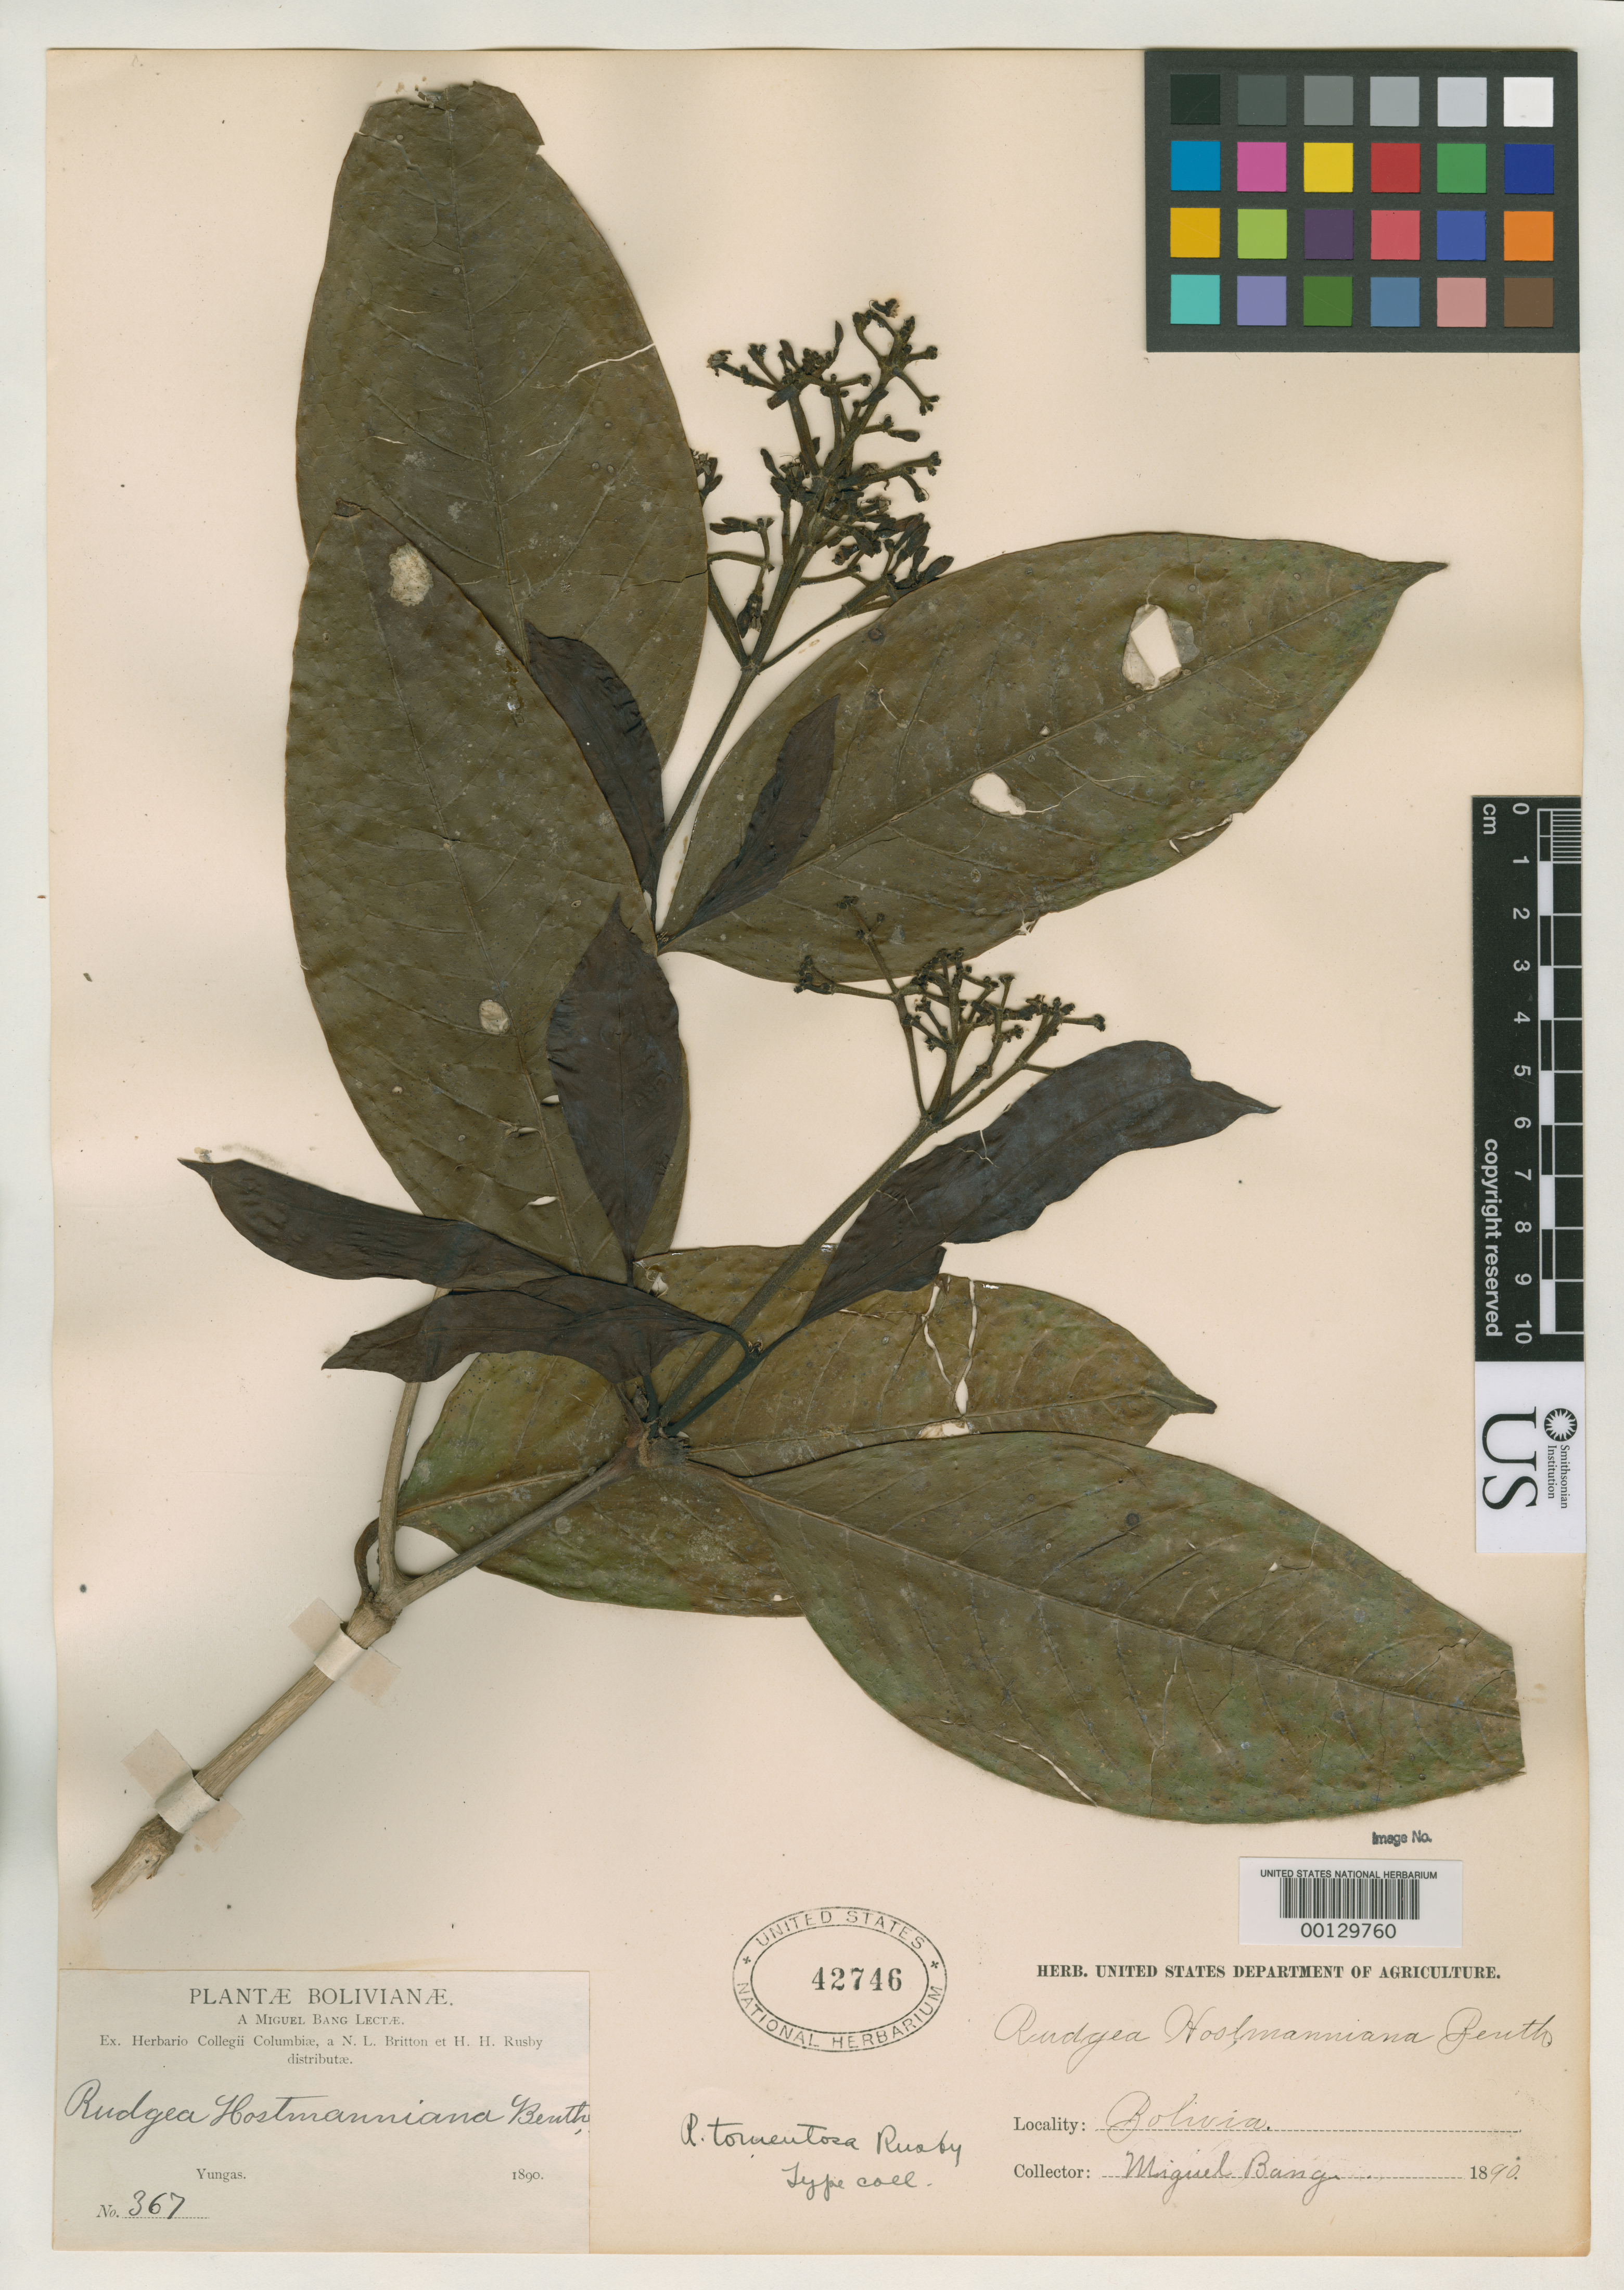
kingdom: Plantae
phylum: Tracheophyta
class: Magnoliopsida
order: Gentianales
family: Rubiaceae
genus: Rudgea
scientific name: Rudgea tomentosa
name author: Rusby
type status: Isotype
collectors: M. Bang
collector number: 367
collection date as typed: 1890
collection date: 1890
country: Bolivia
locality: Yungas.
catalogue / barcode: US 42746